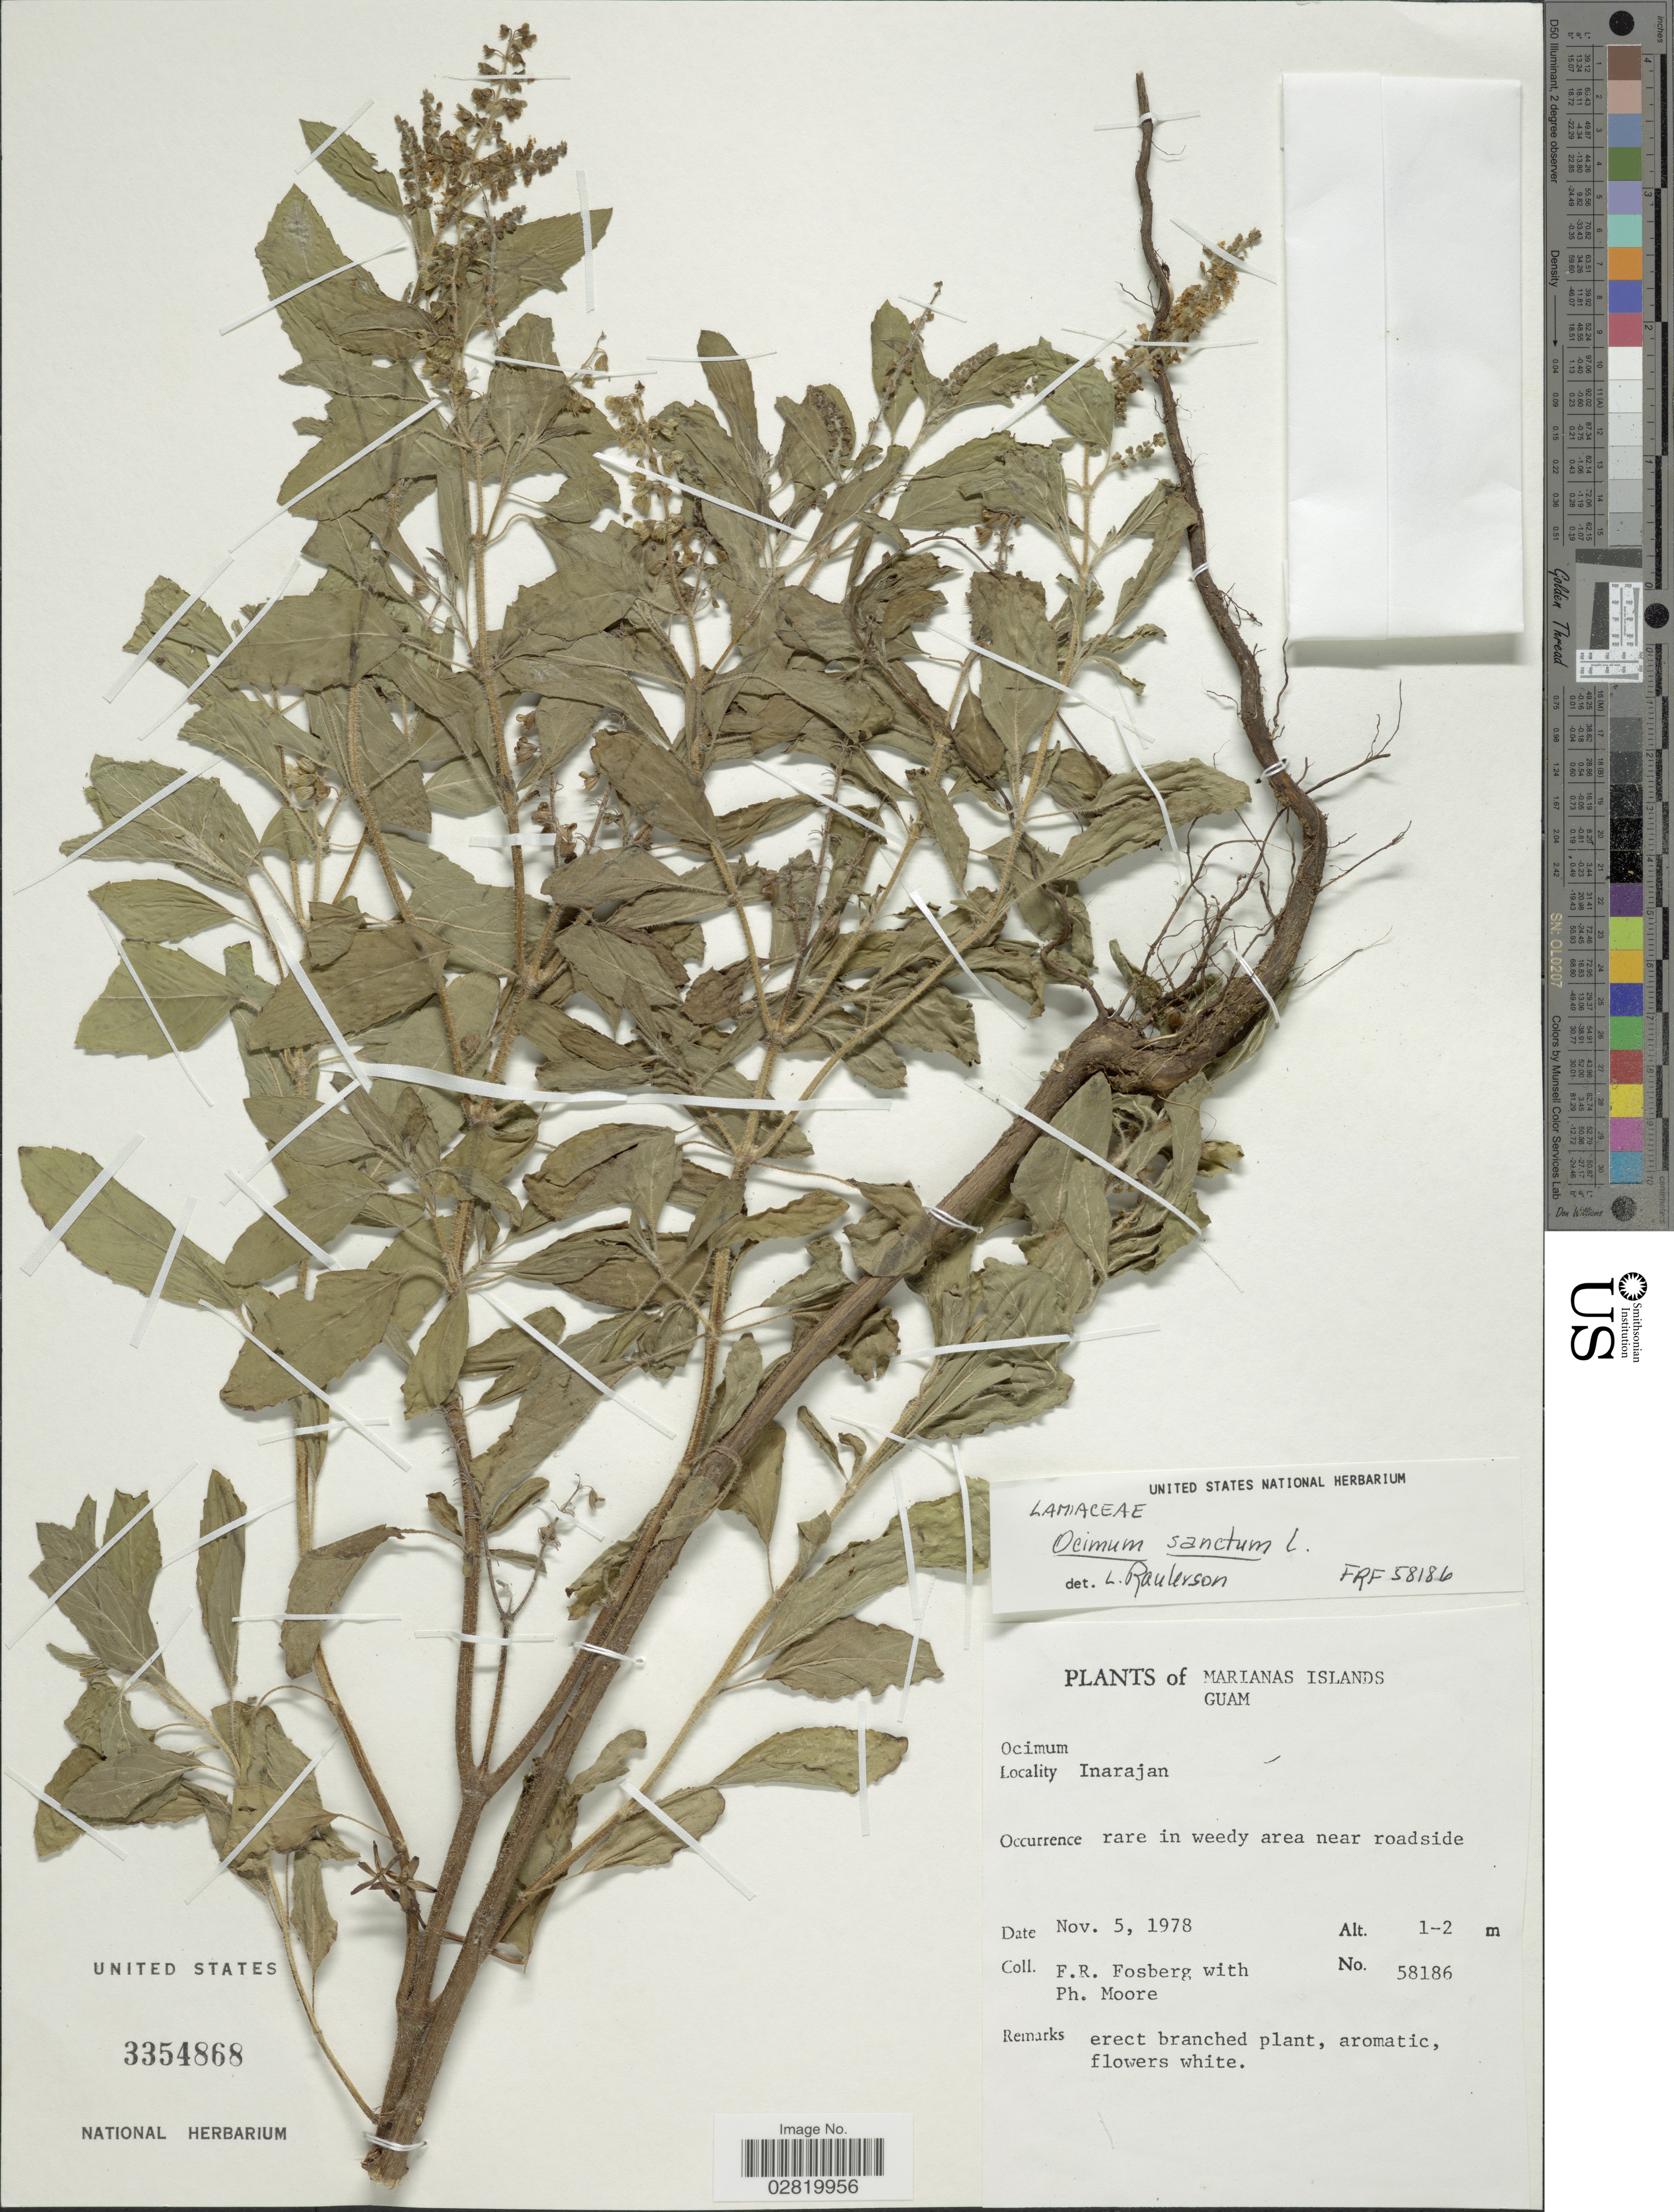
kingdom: Plantae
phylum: Tracheophyta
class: Magnoliopsida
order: Lamiales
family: Lamiaceae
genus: Ocimum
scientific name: Ocimum tenuiflorum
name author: L.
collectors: F. R. Fosberg & P. Moore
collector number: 58186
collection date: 1978-11-05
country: Guam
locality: Marianas Islands, Inarajan, area near roadside.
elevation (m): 1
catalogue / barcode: US 3354868